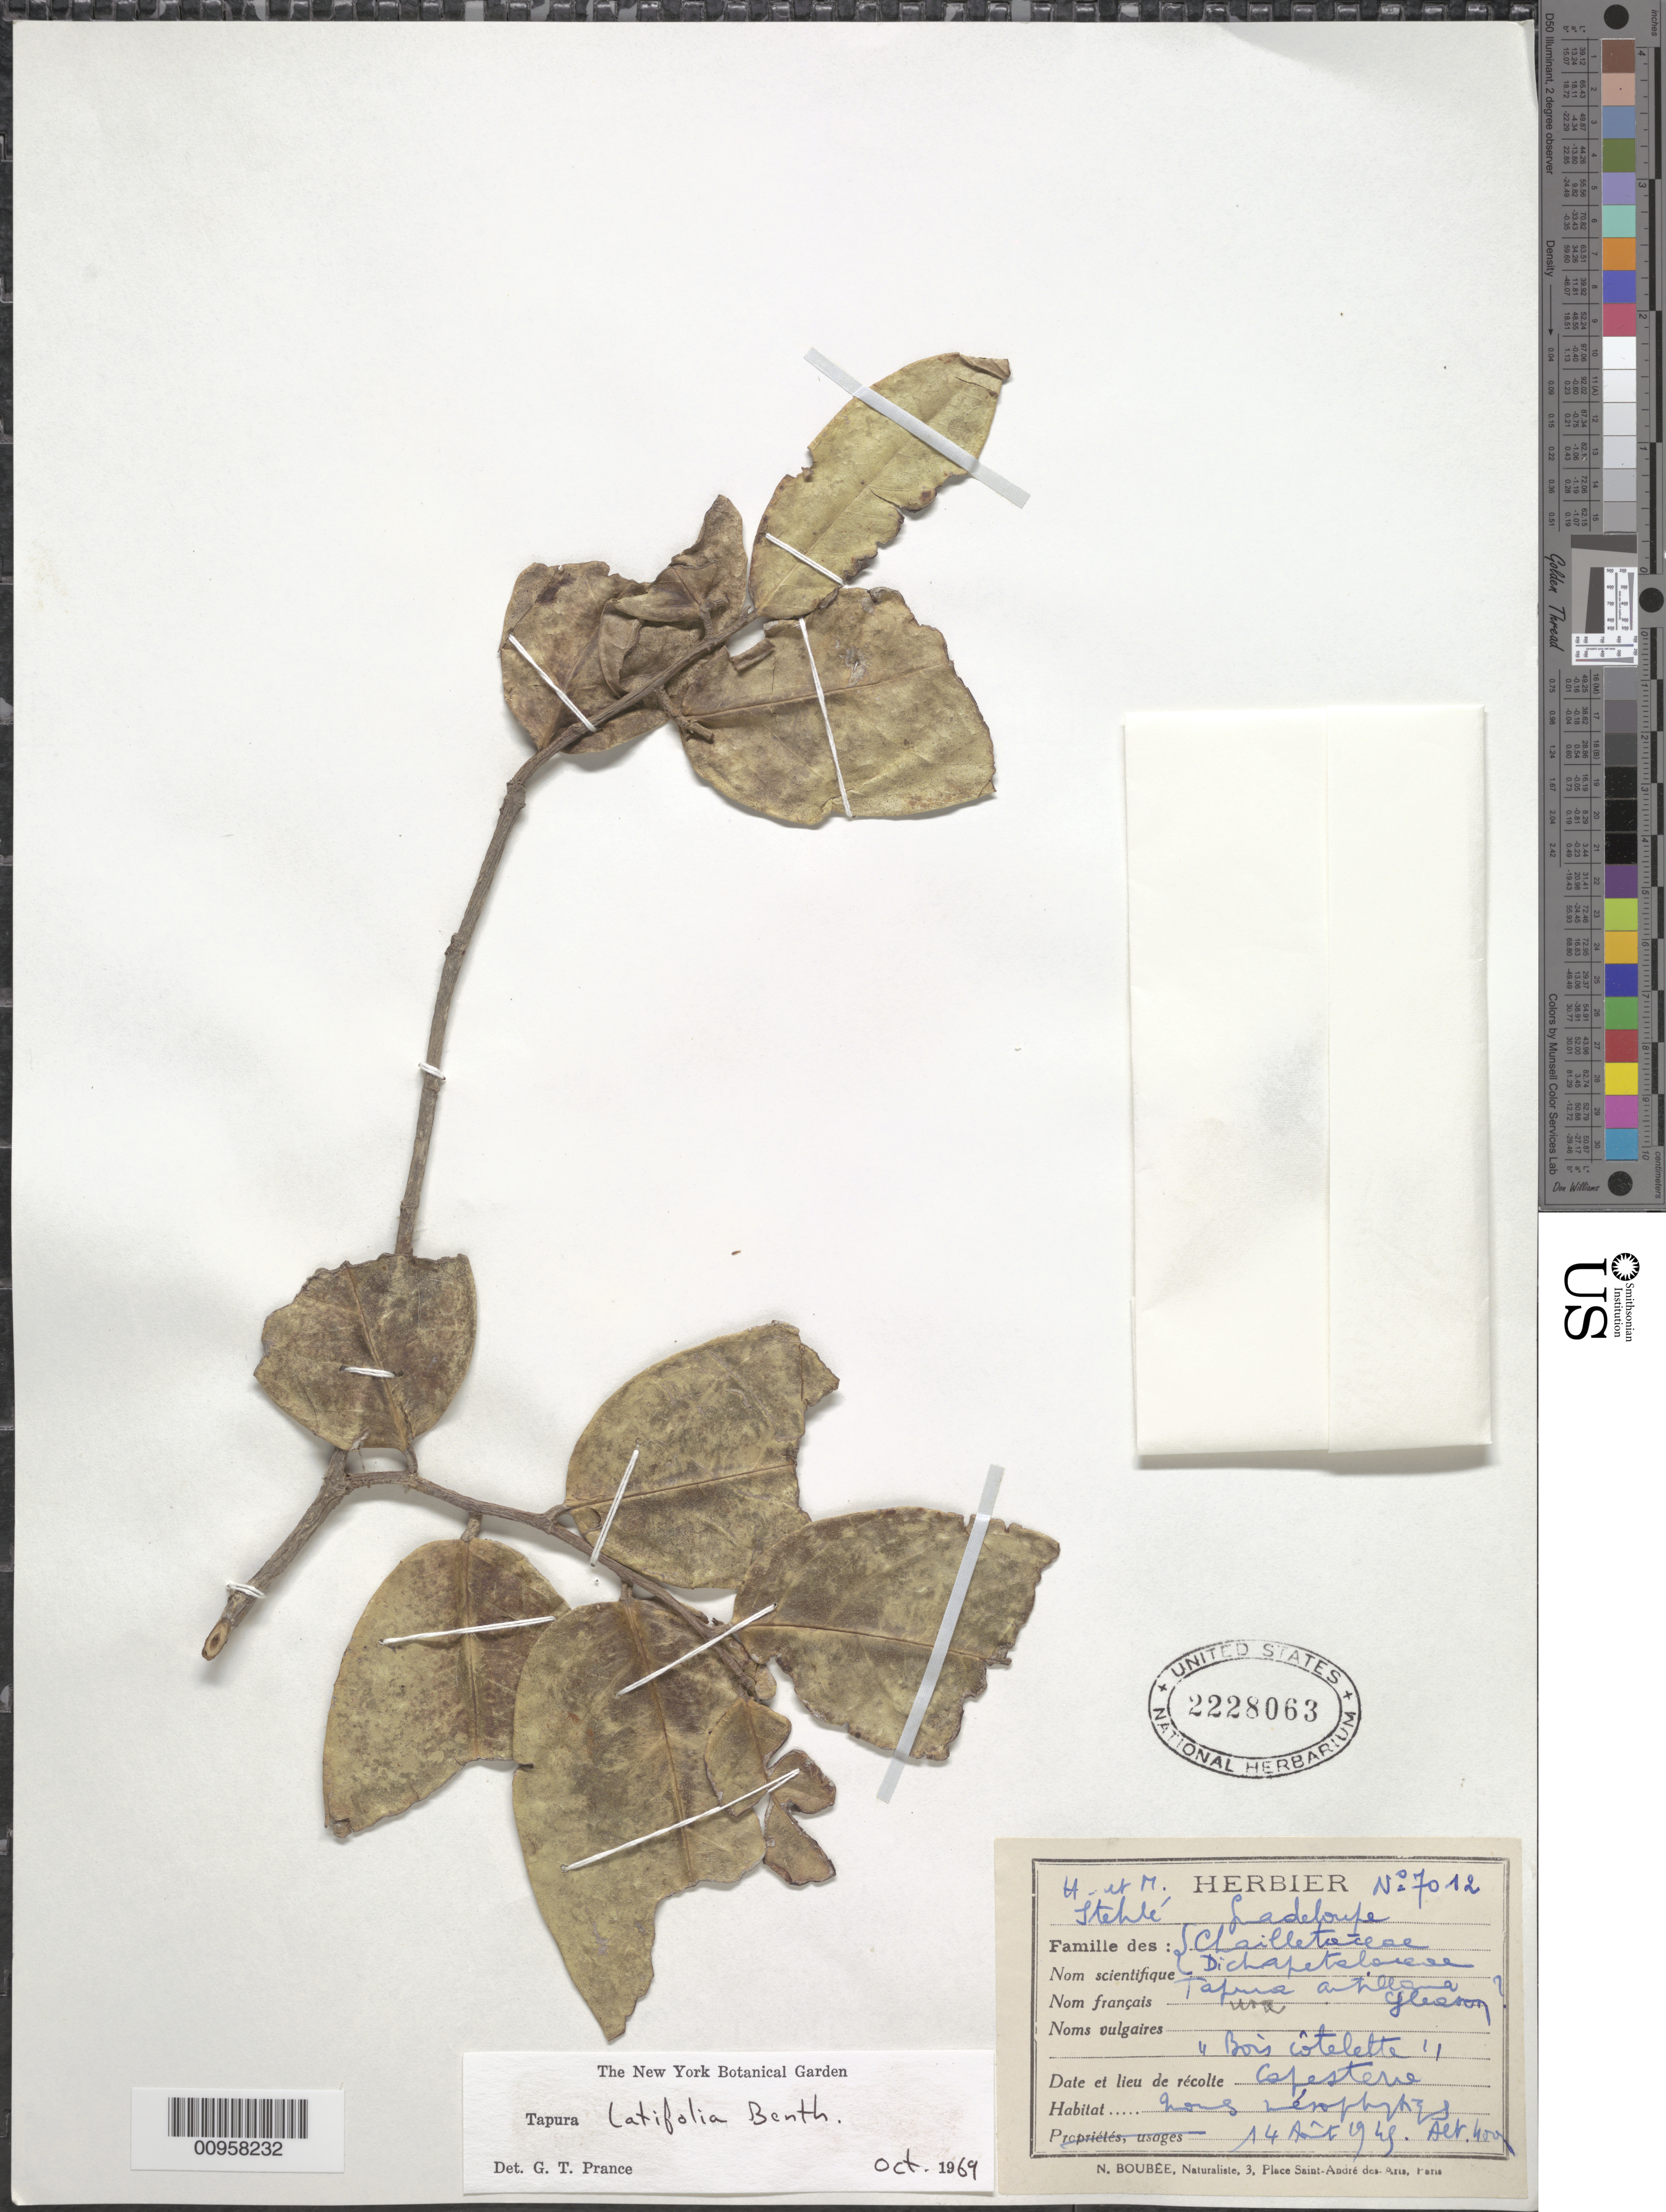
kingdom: Plantae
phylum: Tracheophyta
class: Magnoliopsida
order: Malpighiales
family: Dichapetalaceae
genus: Tapura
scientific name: Tapura latifolia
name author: Benth.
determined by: Prance, G. T.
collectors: H. Stehlé & M. Stehlé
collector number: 7012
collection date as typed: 14 Aug 1949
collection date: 1949-08-14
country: Guadeloupe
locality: Cafesterre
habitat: Mornes mésophytique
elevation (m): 400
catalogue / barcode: US 2228063